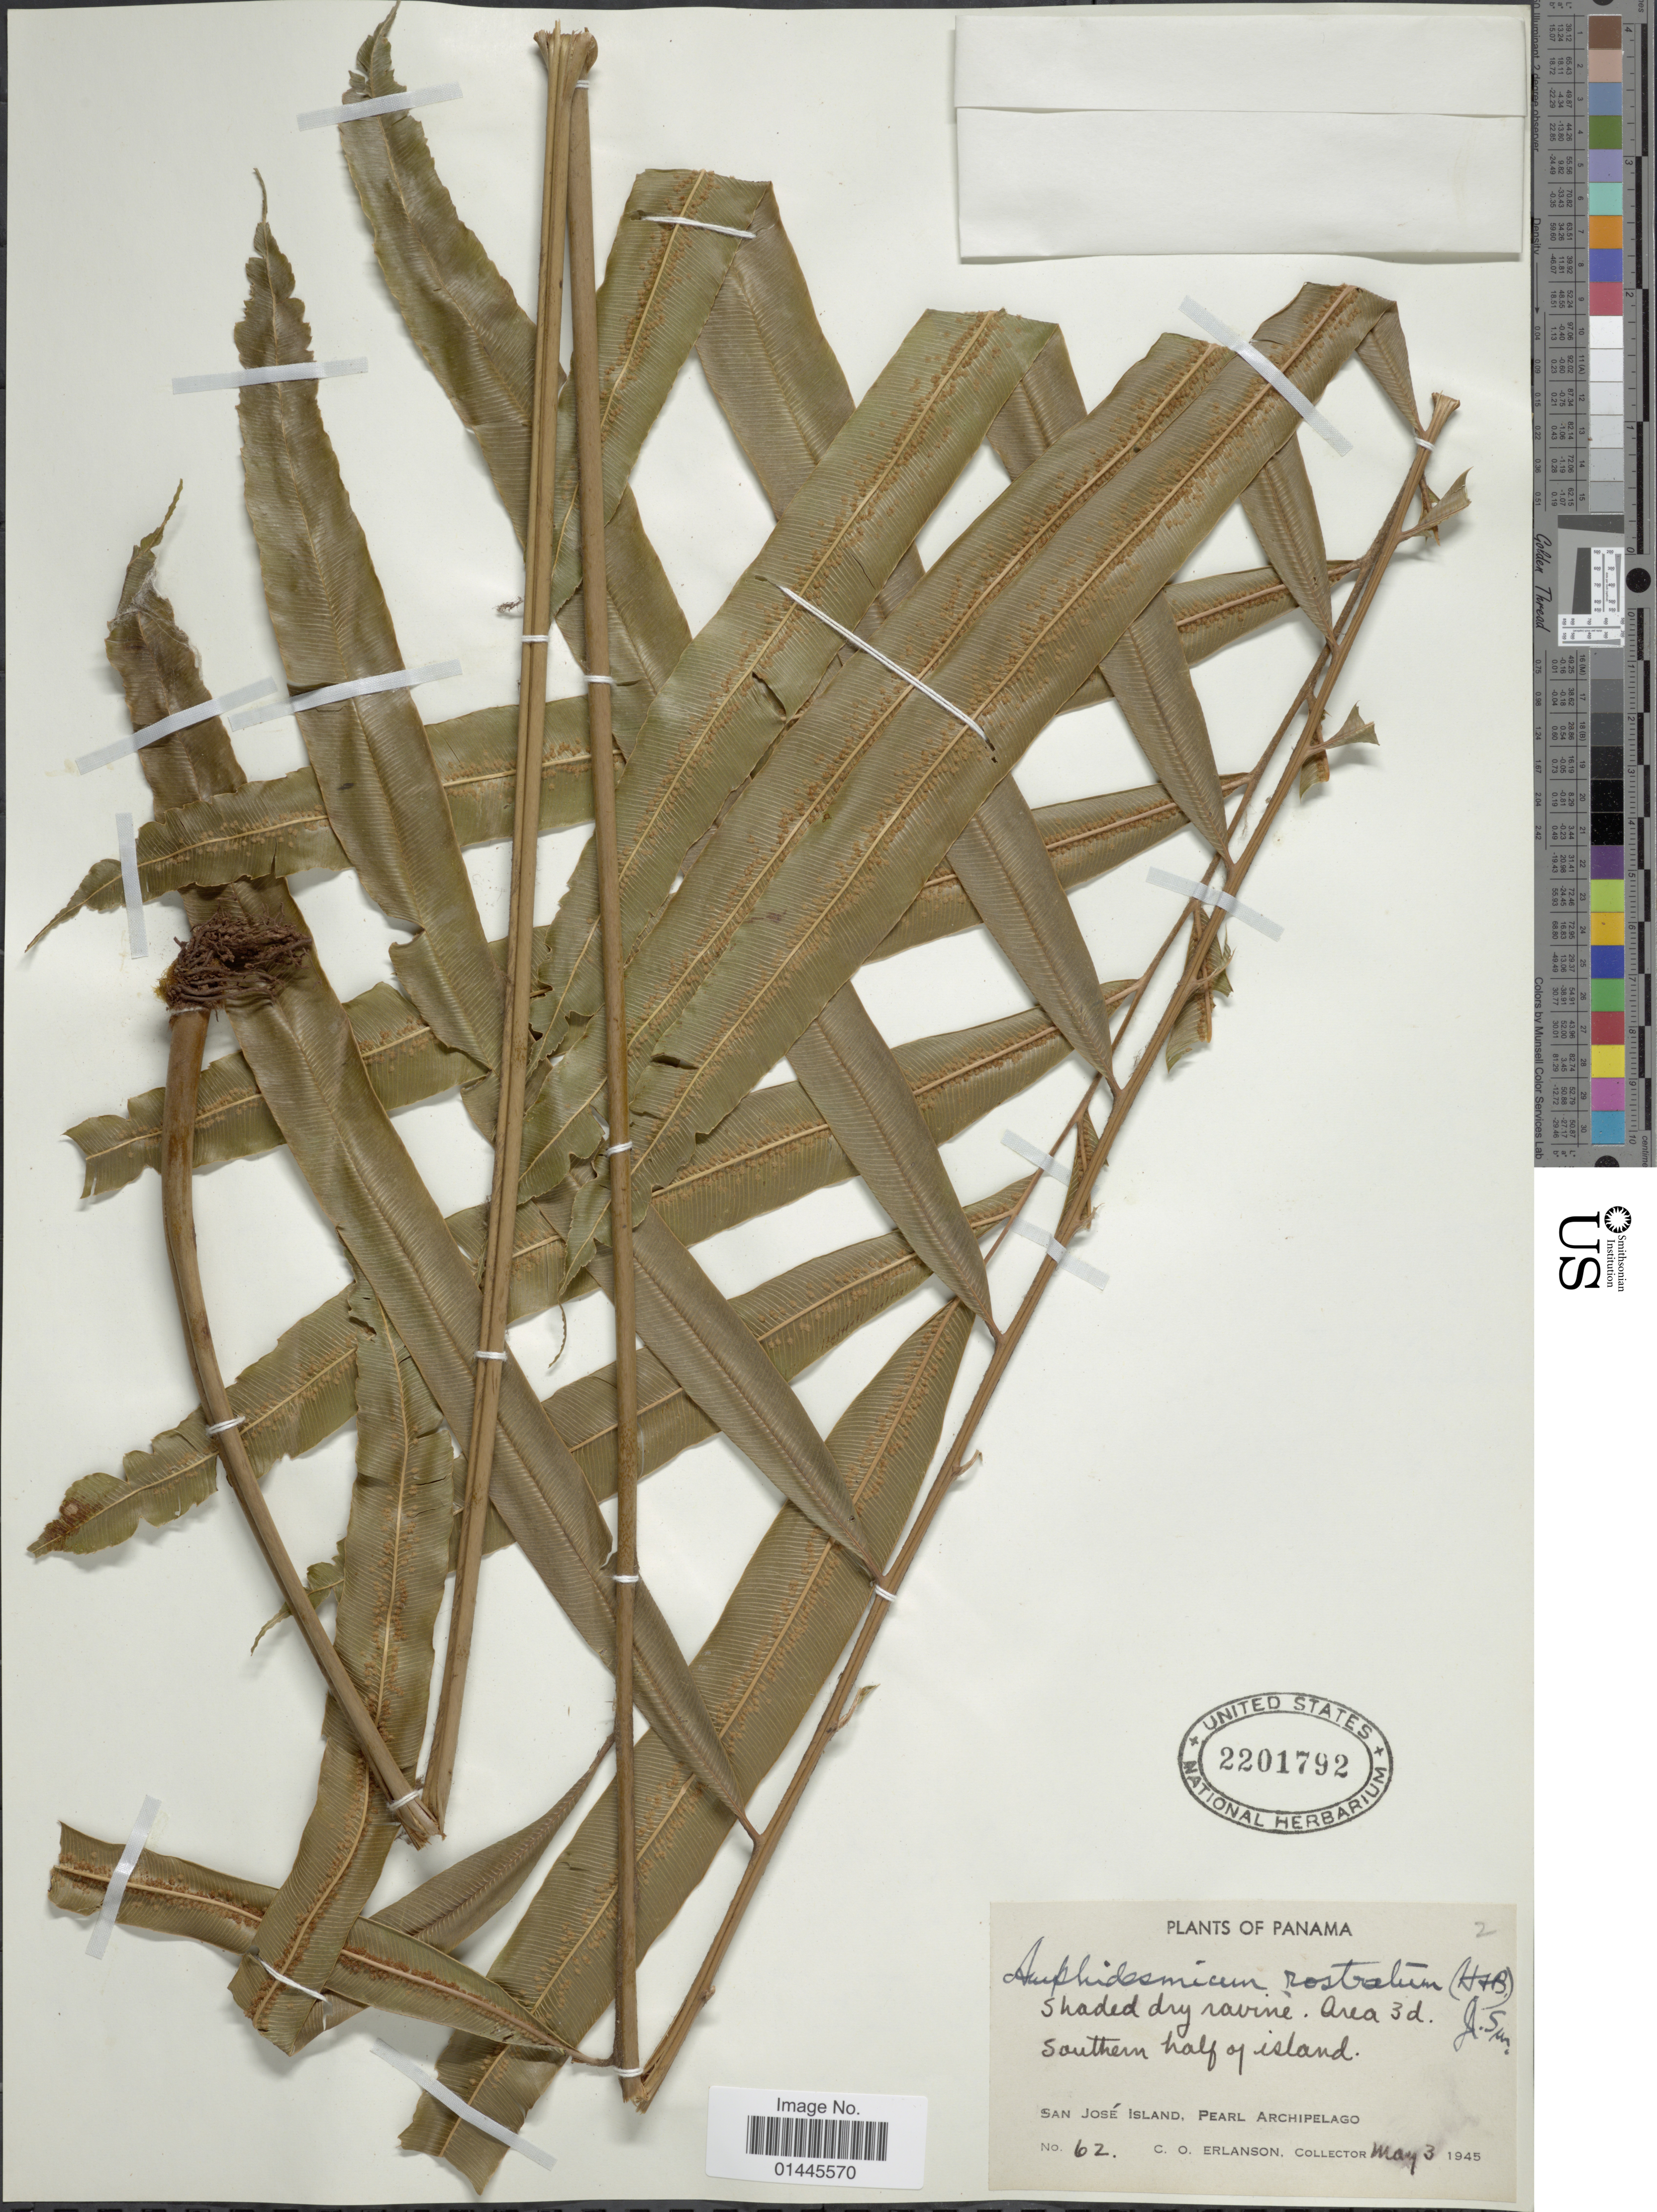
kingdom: Plantae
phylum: Tracheophyta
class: Polypodiopsida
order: Cyatheales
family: Metaxyaceae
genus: Metaxya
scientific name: Metaxya rostrata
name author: (Kunth) C. Presl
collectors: C. O. Erlanson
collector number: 62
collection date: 1945-05-03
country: Panama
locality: Area 3d, southern half of island, San Jose Island, Pearl Archipelago.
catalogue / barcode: US 2201792